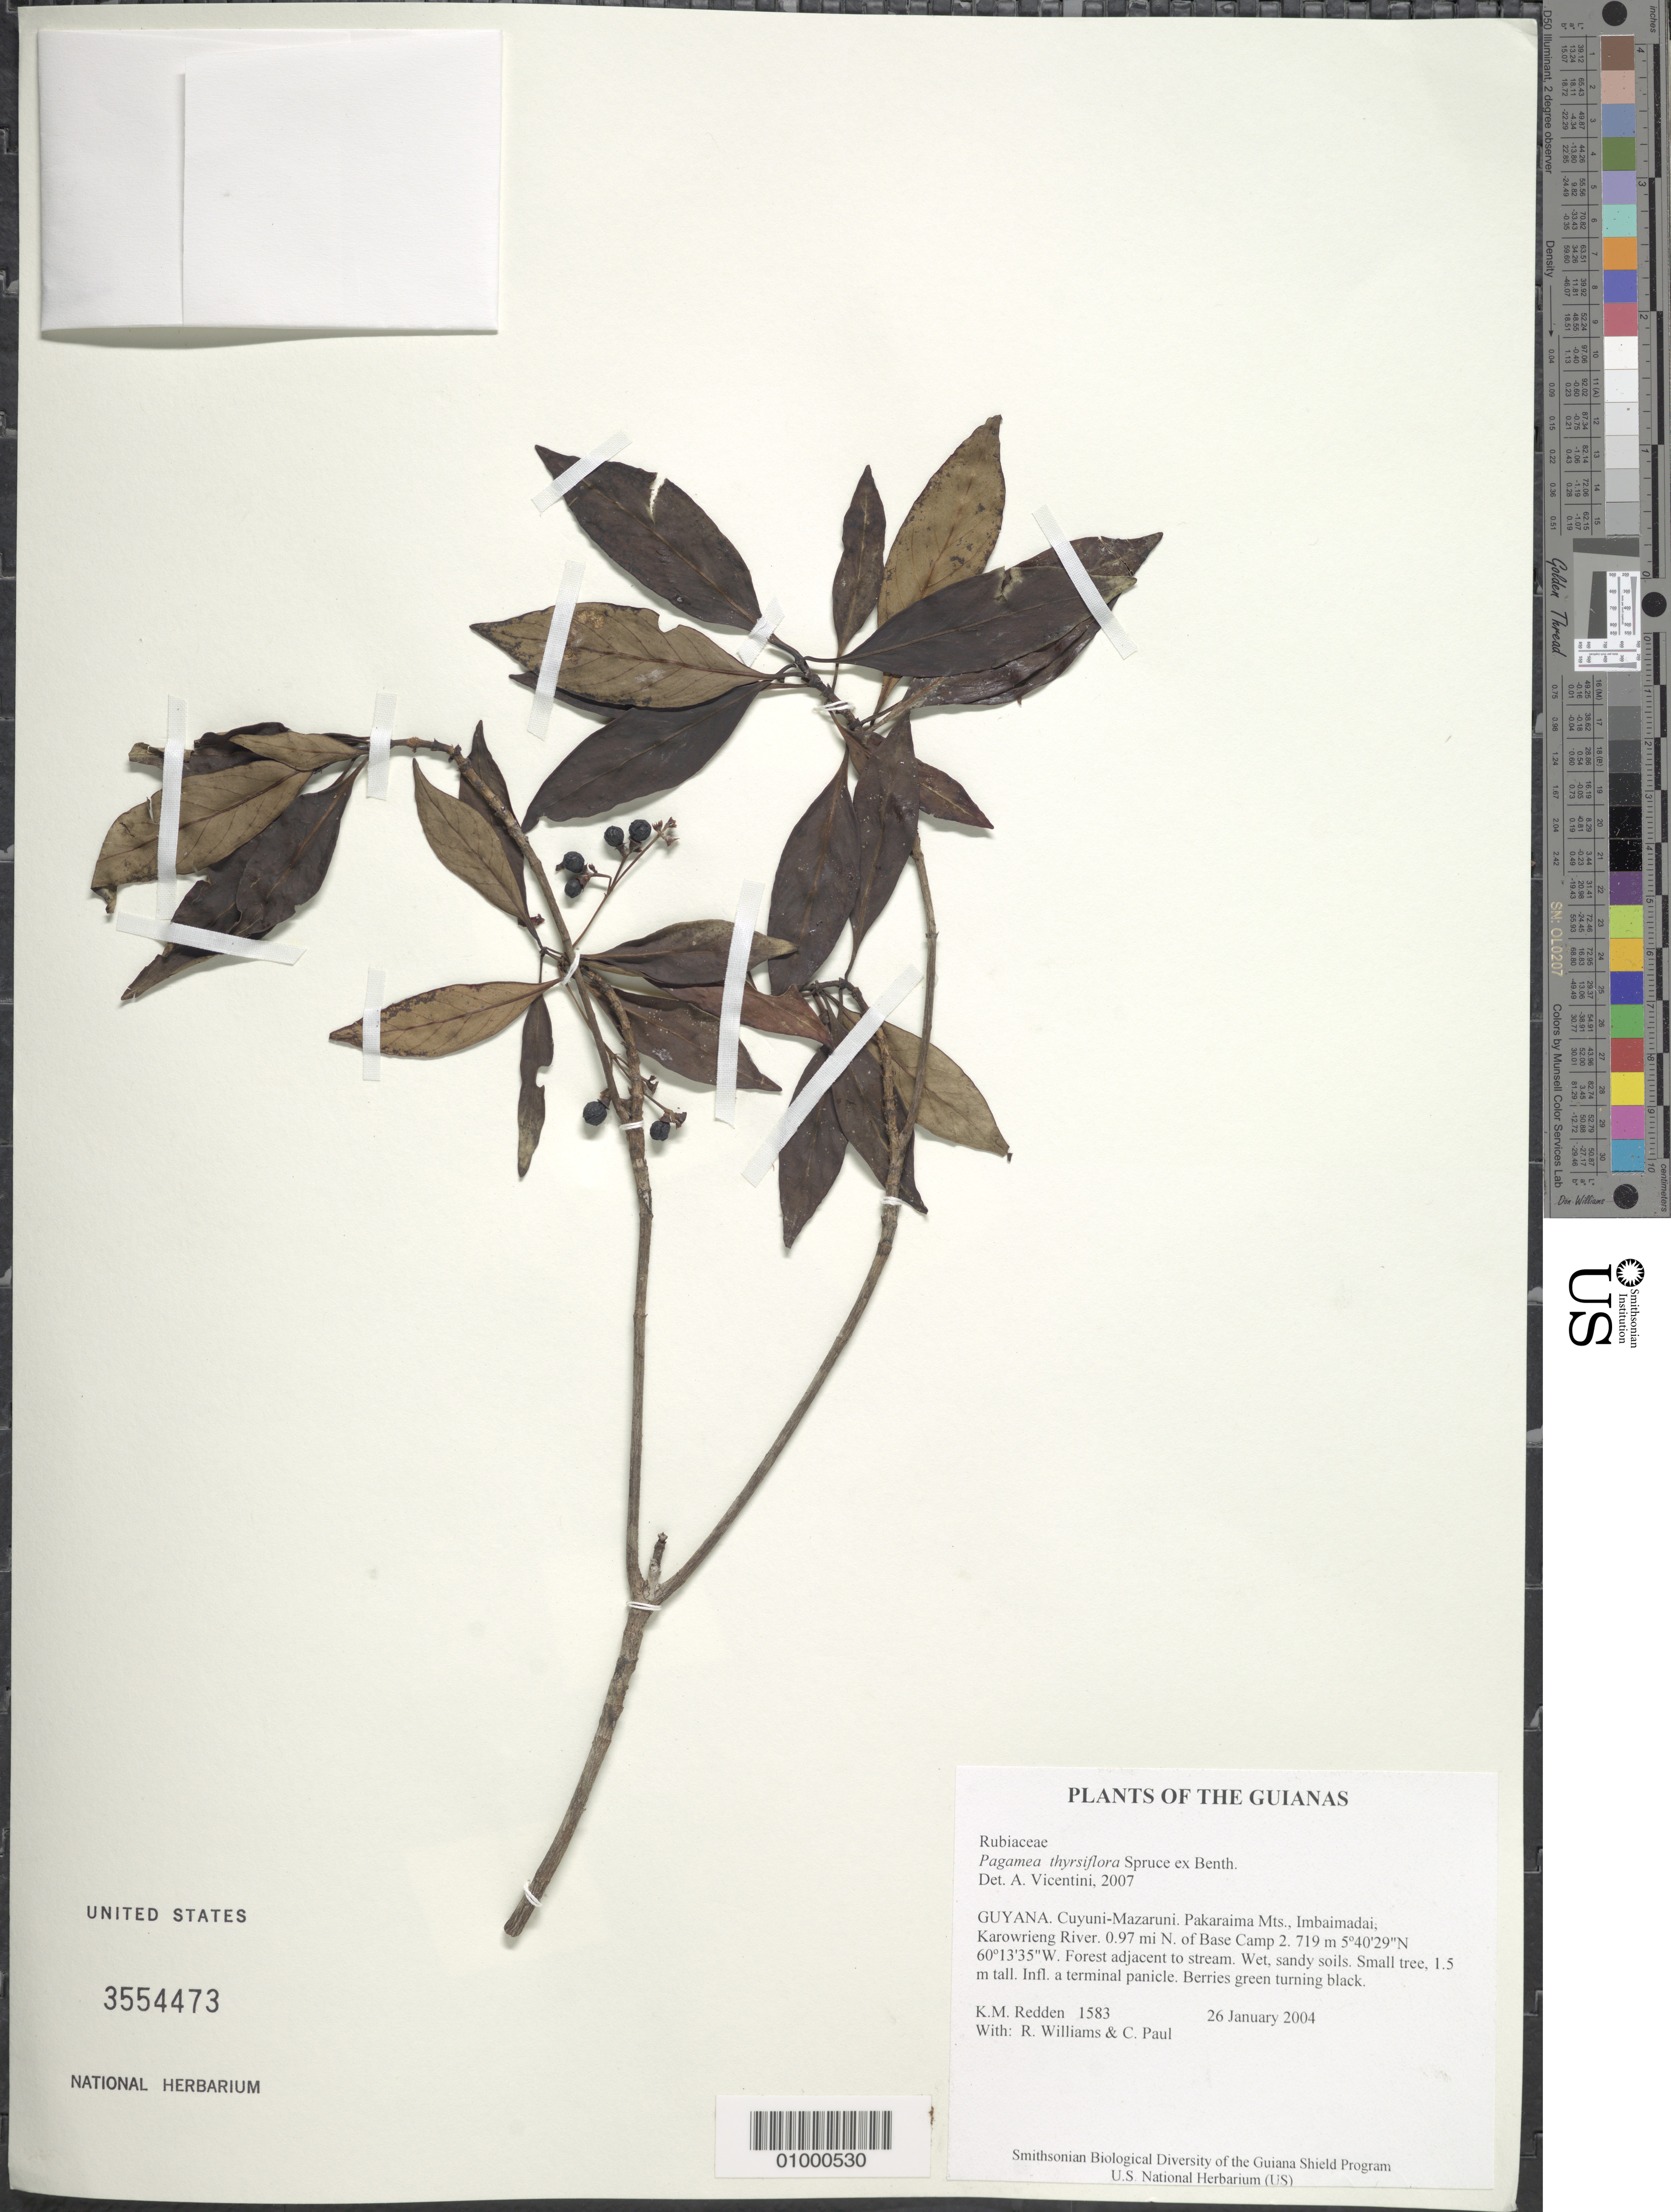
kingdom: Plantae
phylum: Tracheophyta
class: Magnoliopsida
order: Gentianales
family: Rubiaceae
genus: Pagamea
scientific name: Pagamea thyrsiflora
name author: Spruce ex Benth.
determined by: Vicentini, A.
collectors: K. M. Redden, R. Williams & C. Paul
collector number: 1583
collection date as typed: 26 January 2004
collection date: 2004-01-26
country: Guyana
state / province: Cuyuni-Mazaruni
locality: Pakaraima Mts., Imbaimadai, Karowrieng River. 0.97 mi N. of Base Camp 2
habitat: Forest adjacent to stream. Wet, sandy soils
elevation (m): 719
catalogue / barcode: US 3554473